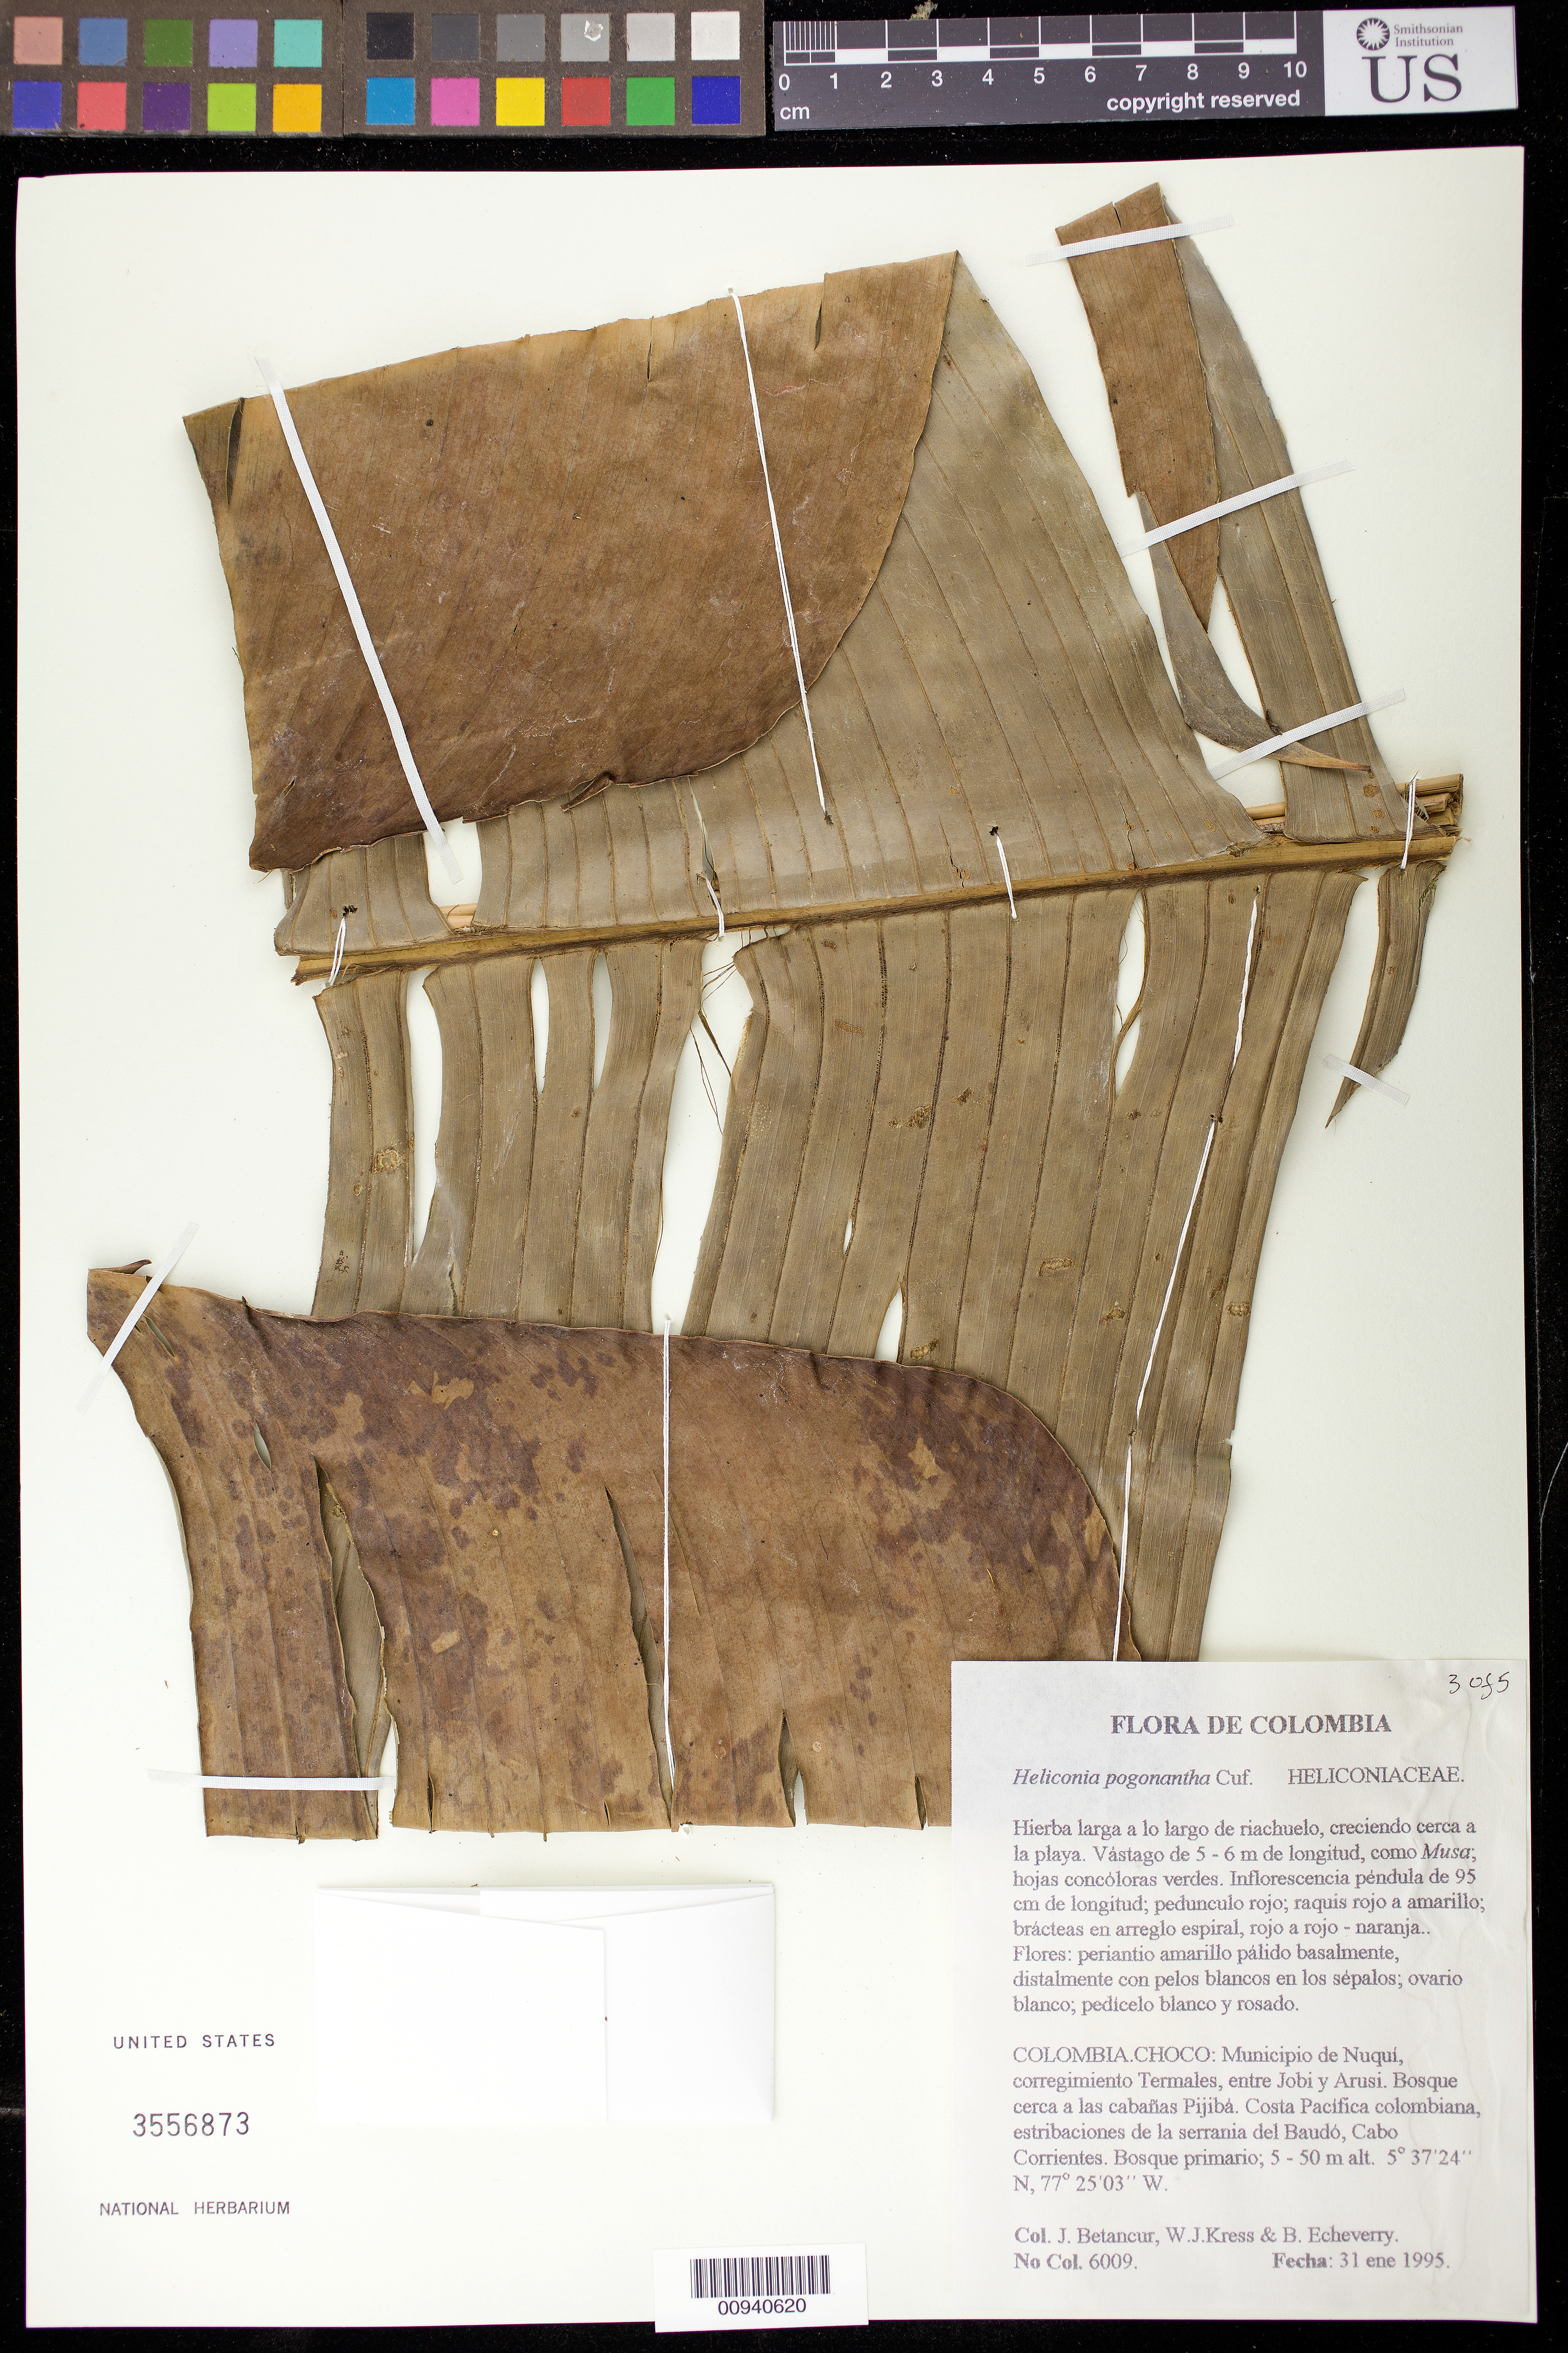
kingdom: Plantae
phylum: Tracheophyta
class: Liliopsida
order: Zingiberales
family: Heliconiaceae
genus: Heliconia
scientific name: Heliconia pogonantha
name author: Cufod.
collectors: J. C. Betancur, W. J. Kress & B. Echeverry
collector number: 6009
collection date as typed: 31 Jan 1995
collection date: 1995-01-31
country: Colombia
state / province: Chocó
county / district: Nuqui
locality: Cabanas Pijiba, between Jobi and Arusi.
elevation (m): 5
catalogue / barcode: US 3556873